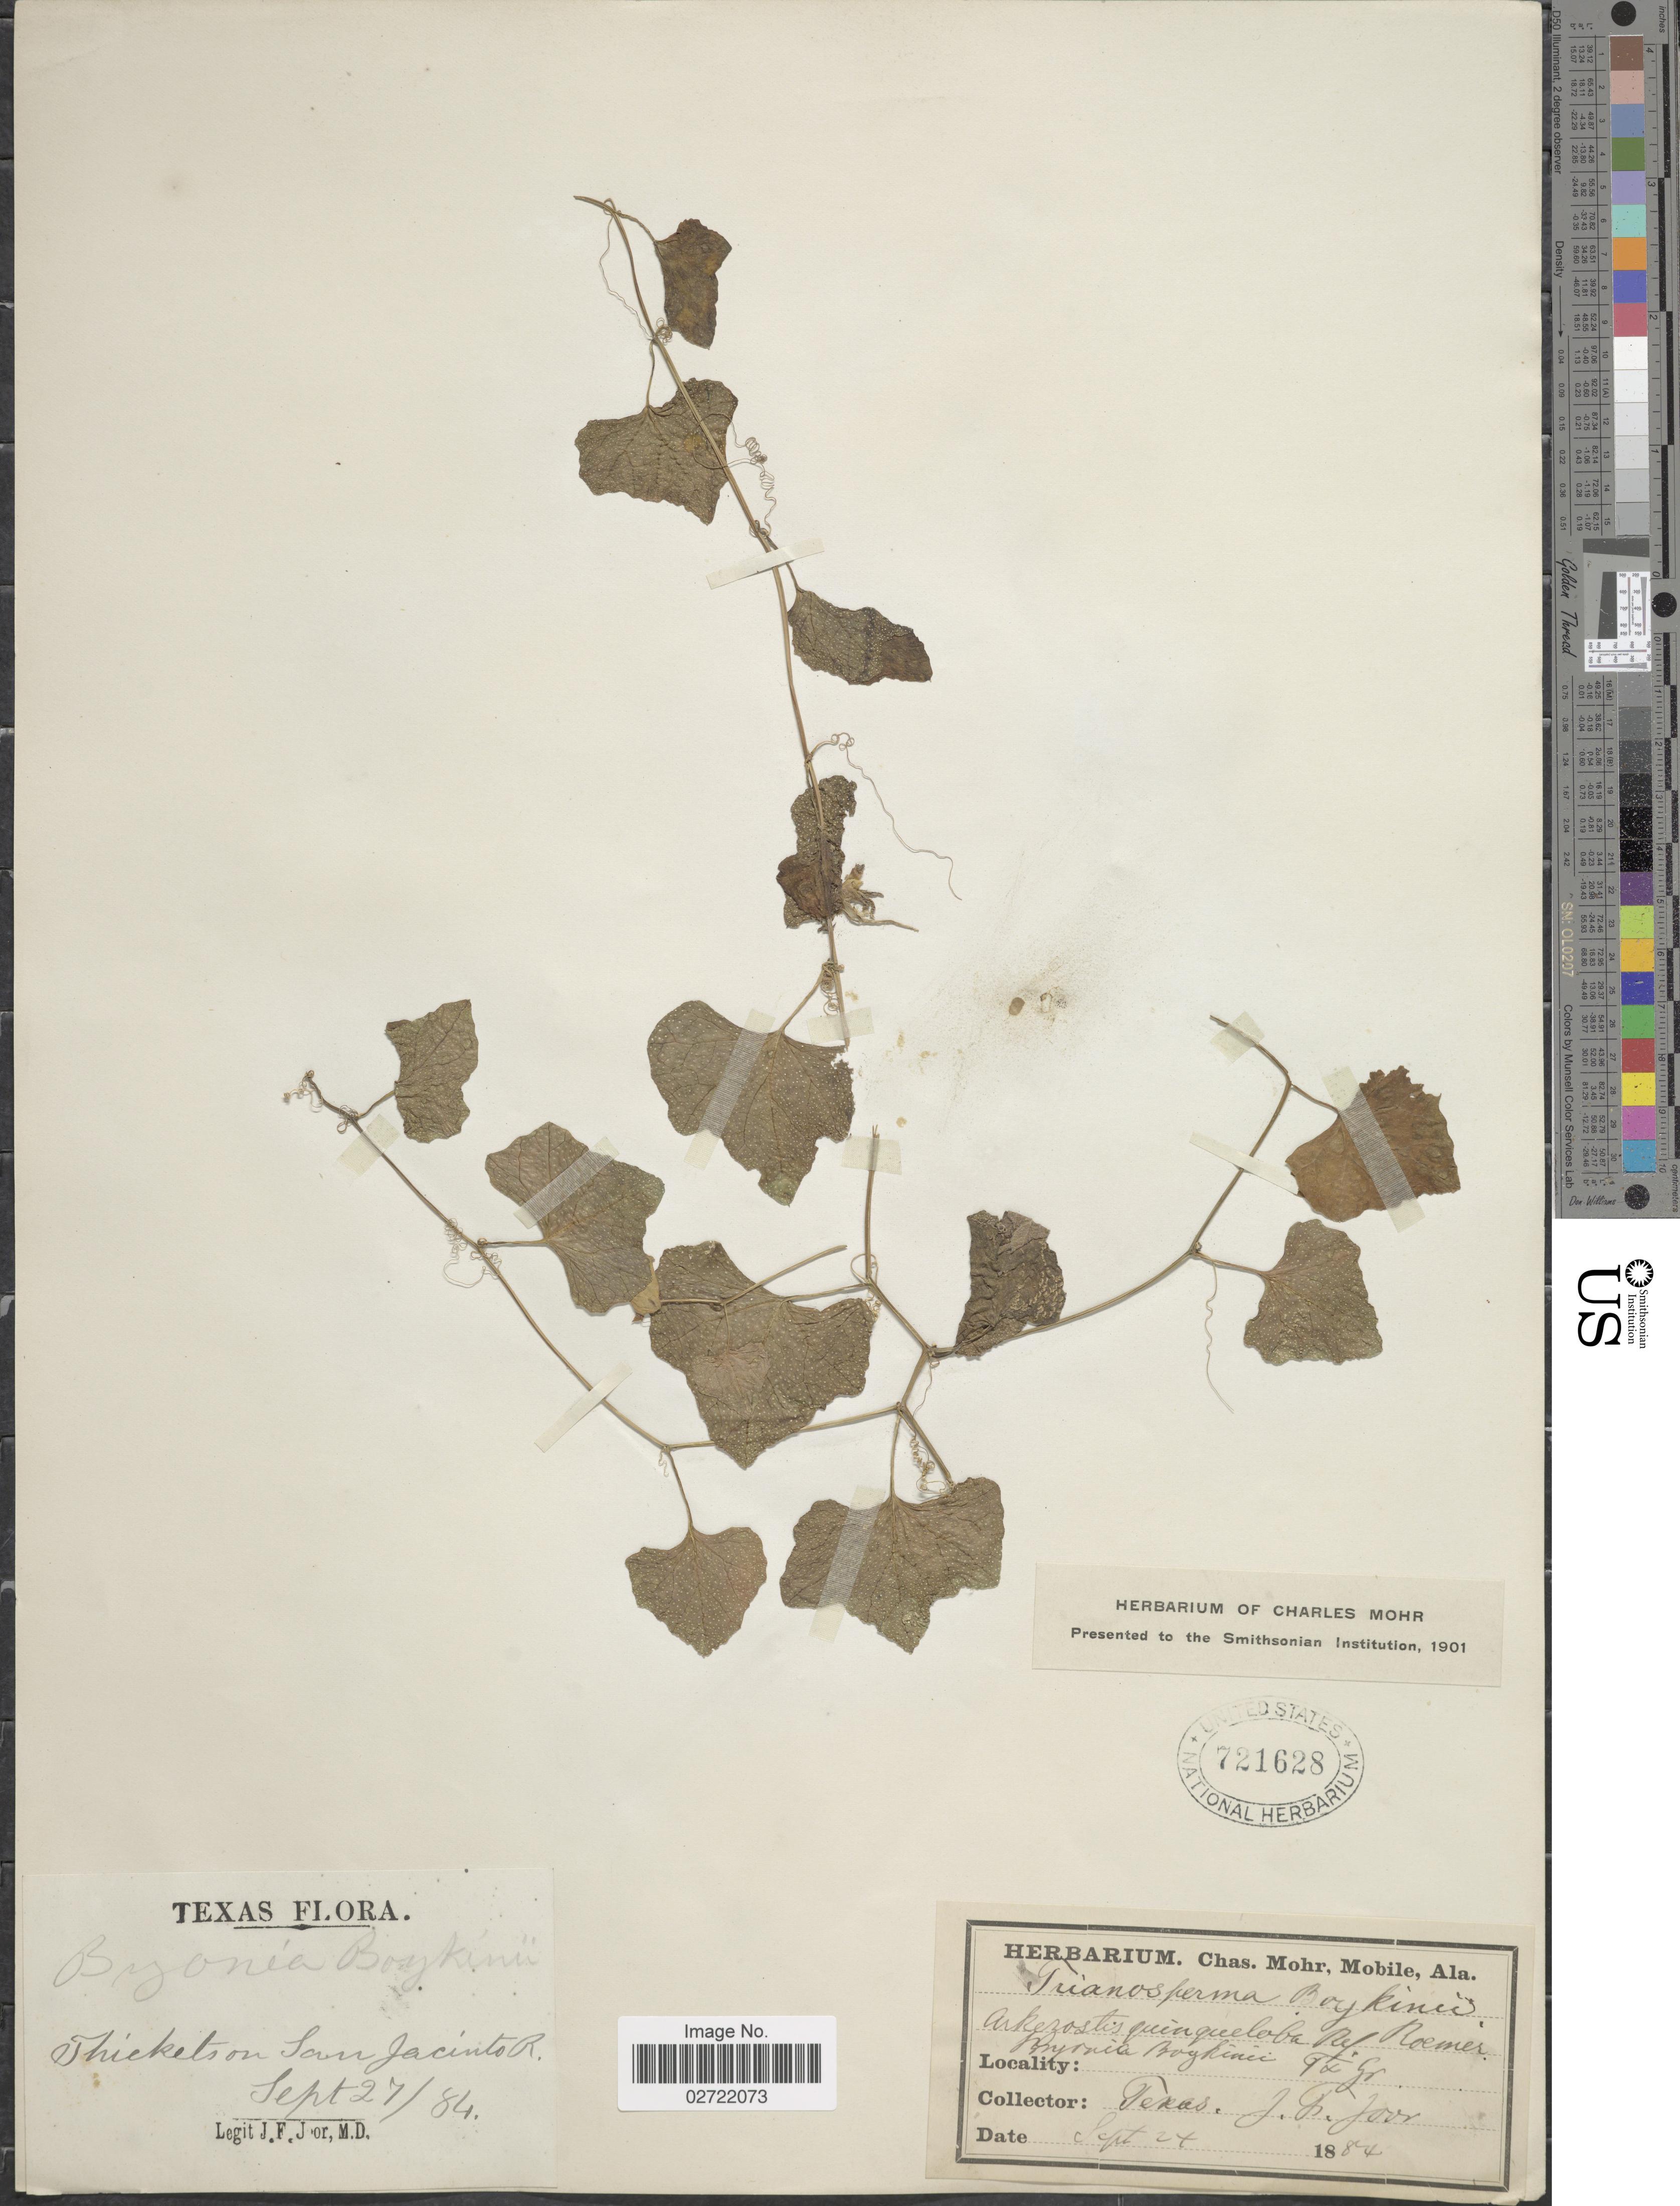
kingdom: Plantae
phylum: Tracheophyta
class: Magnoliopsida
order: Cucurbitales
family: Cucurbitaceae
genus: Cayaponia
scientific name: Cayaponia quinqueloba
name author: (Raf.) Shinners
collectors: J. F. Joor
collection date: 1884-09-27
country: United States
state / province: Texas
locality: Thickets on San Jacinto R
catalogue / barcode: US 721628